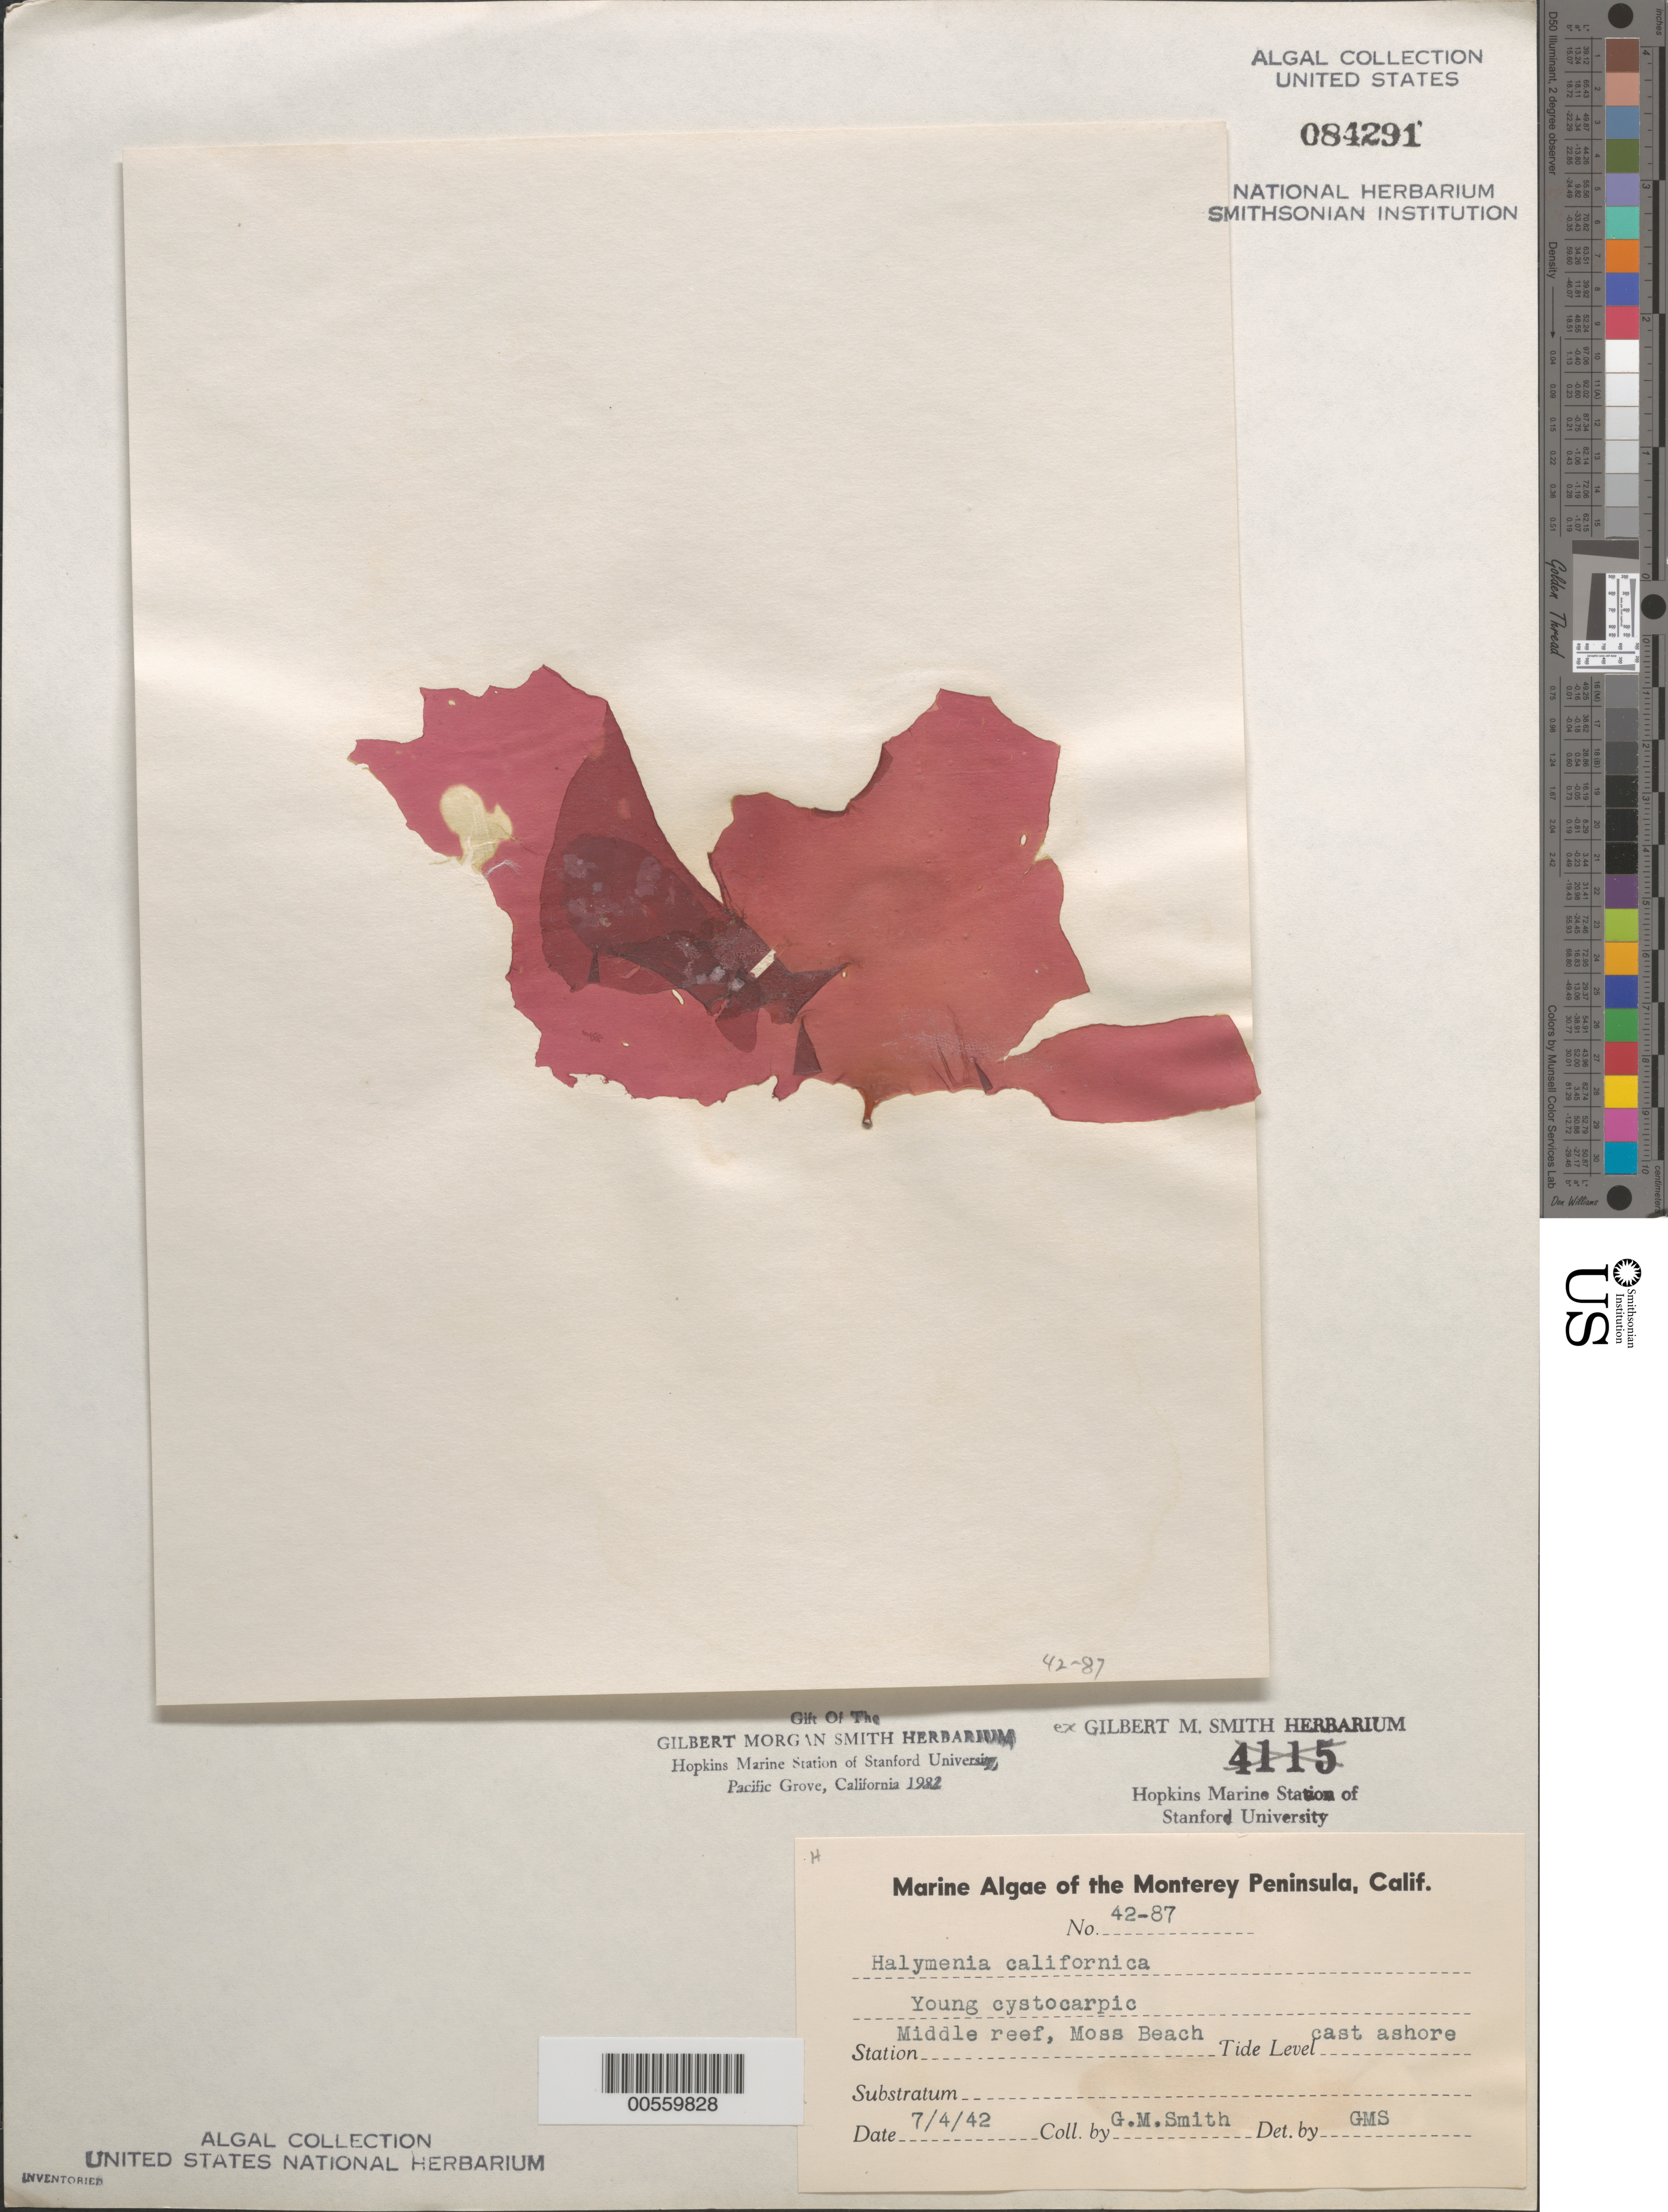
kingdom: Plantae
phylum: Rhodophyta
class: Florideophyceae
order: Halymeniales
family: Halymeniaceae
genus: Halymenia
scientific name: Halymenia californica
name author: G.M. Sm. & Hollenb.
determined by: Smith, G. M.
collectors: G. M. Smith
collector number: Gms 42-87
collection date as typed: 04 Jul 1942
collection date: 1942-07-04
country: United States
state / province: California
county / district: Monterey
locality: Middle Reef of Moss Beach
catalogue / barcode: US 84291